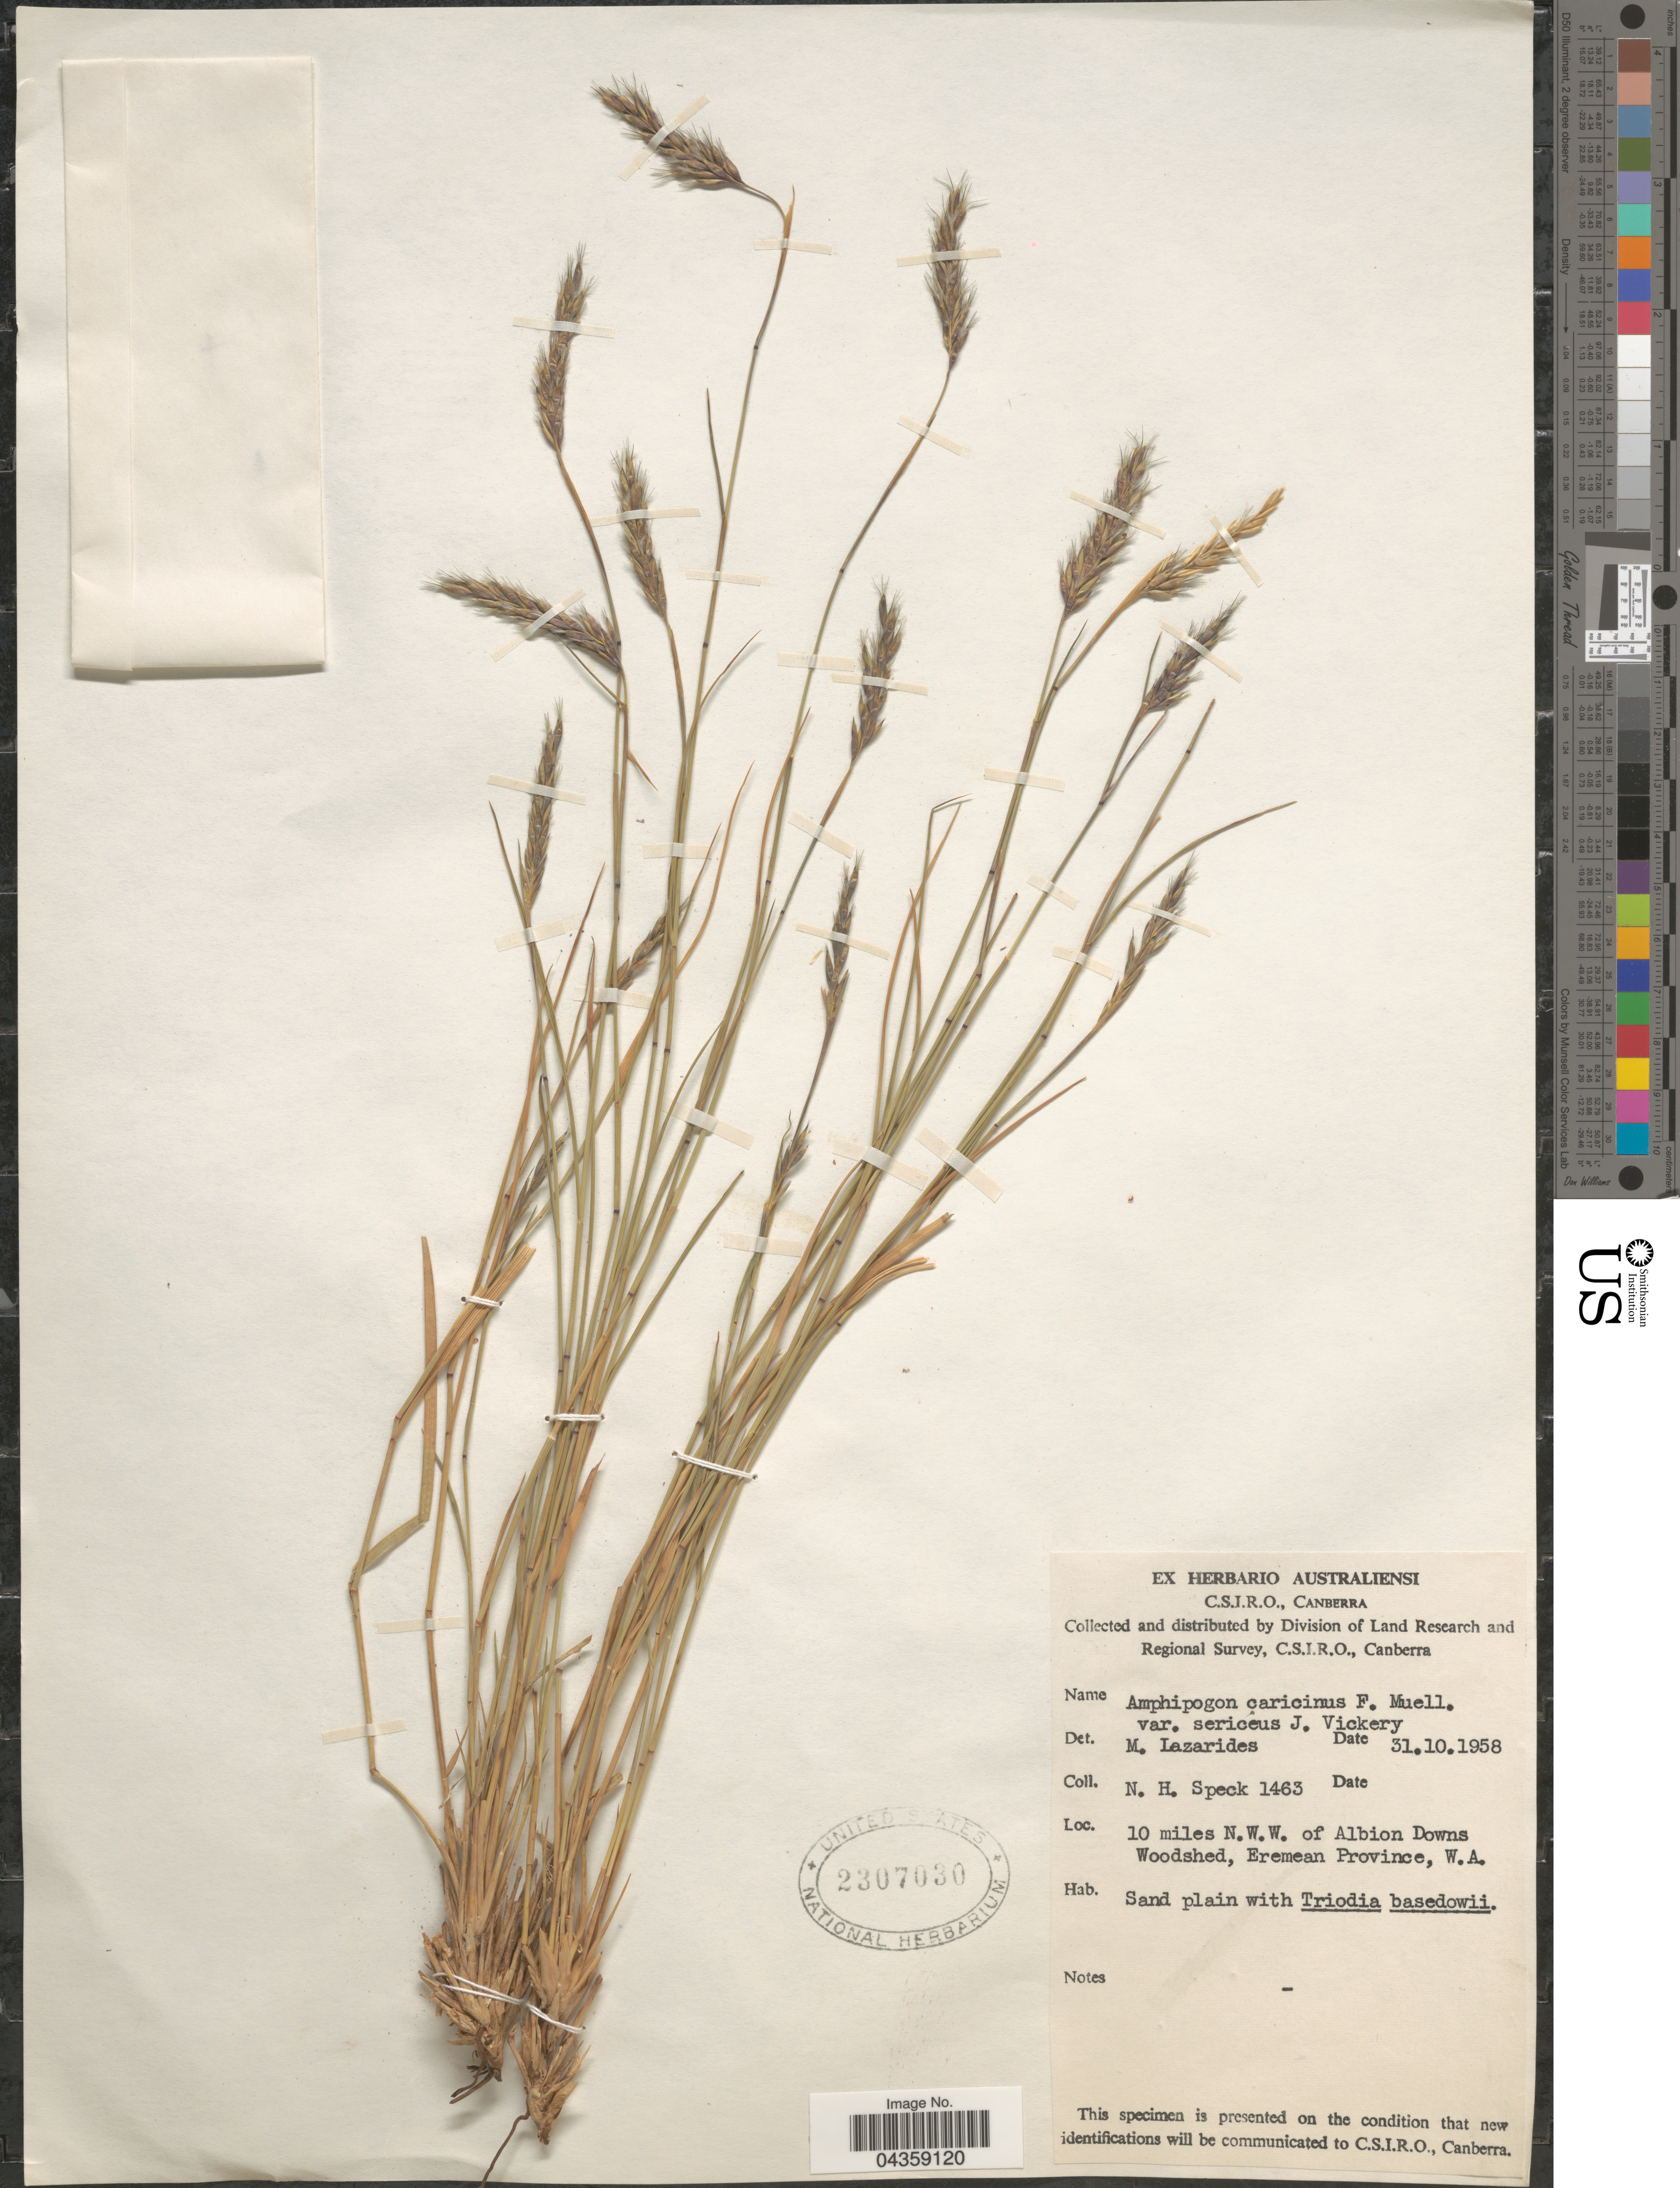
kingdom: Plantae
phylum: Tracheophyta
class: Liliopsida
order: Poales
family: Poaceae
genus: Amphipogon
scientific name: Amphipogon caricinus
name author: F. Muell.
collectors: N. Speck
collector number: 1463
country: Australia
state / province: Western Australia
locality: Division of Land Research and Regional Survey. 10 miles N.W.W. of Albion Downs Woodshed, Eremean Province, W.A.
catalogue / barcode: US 2307030